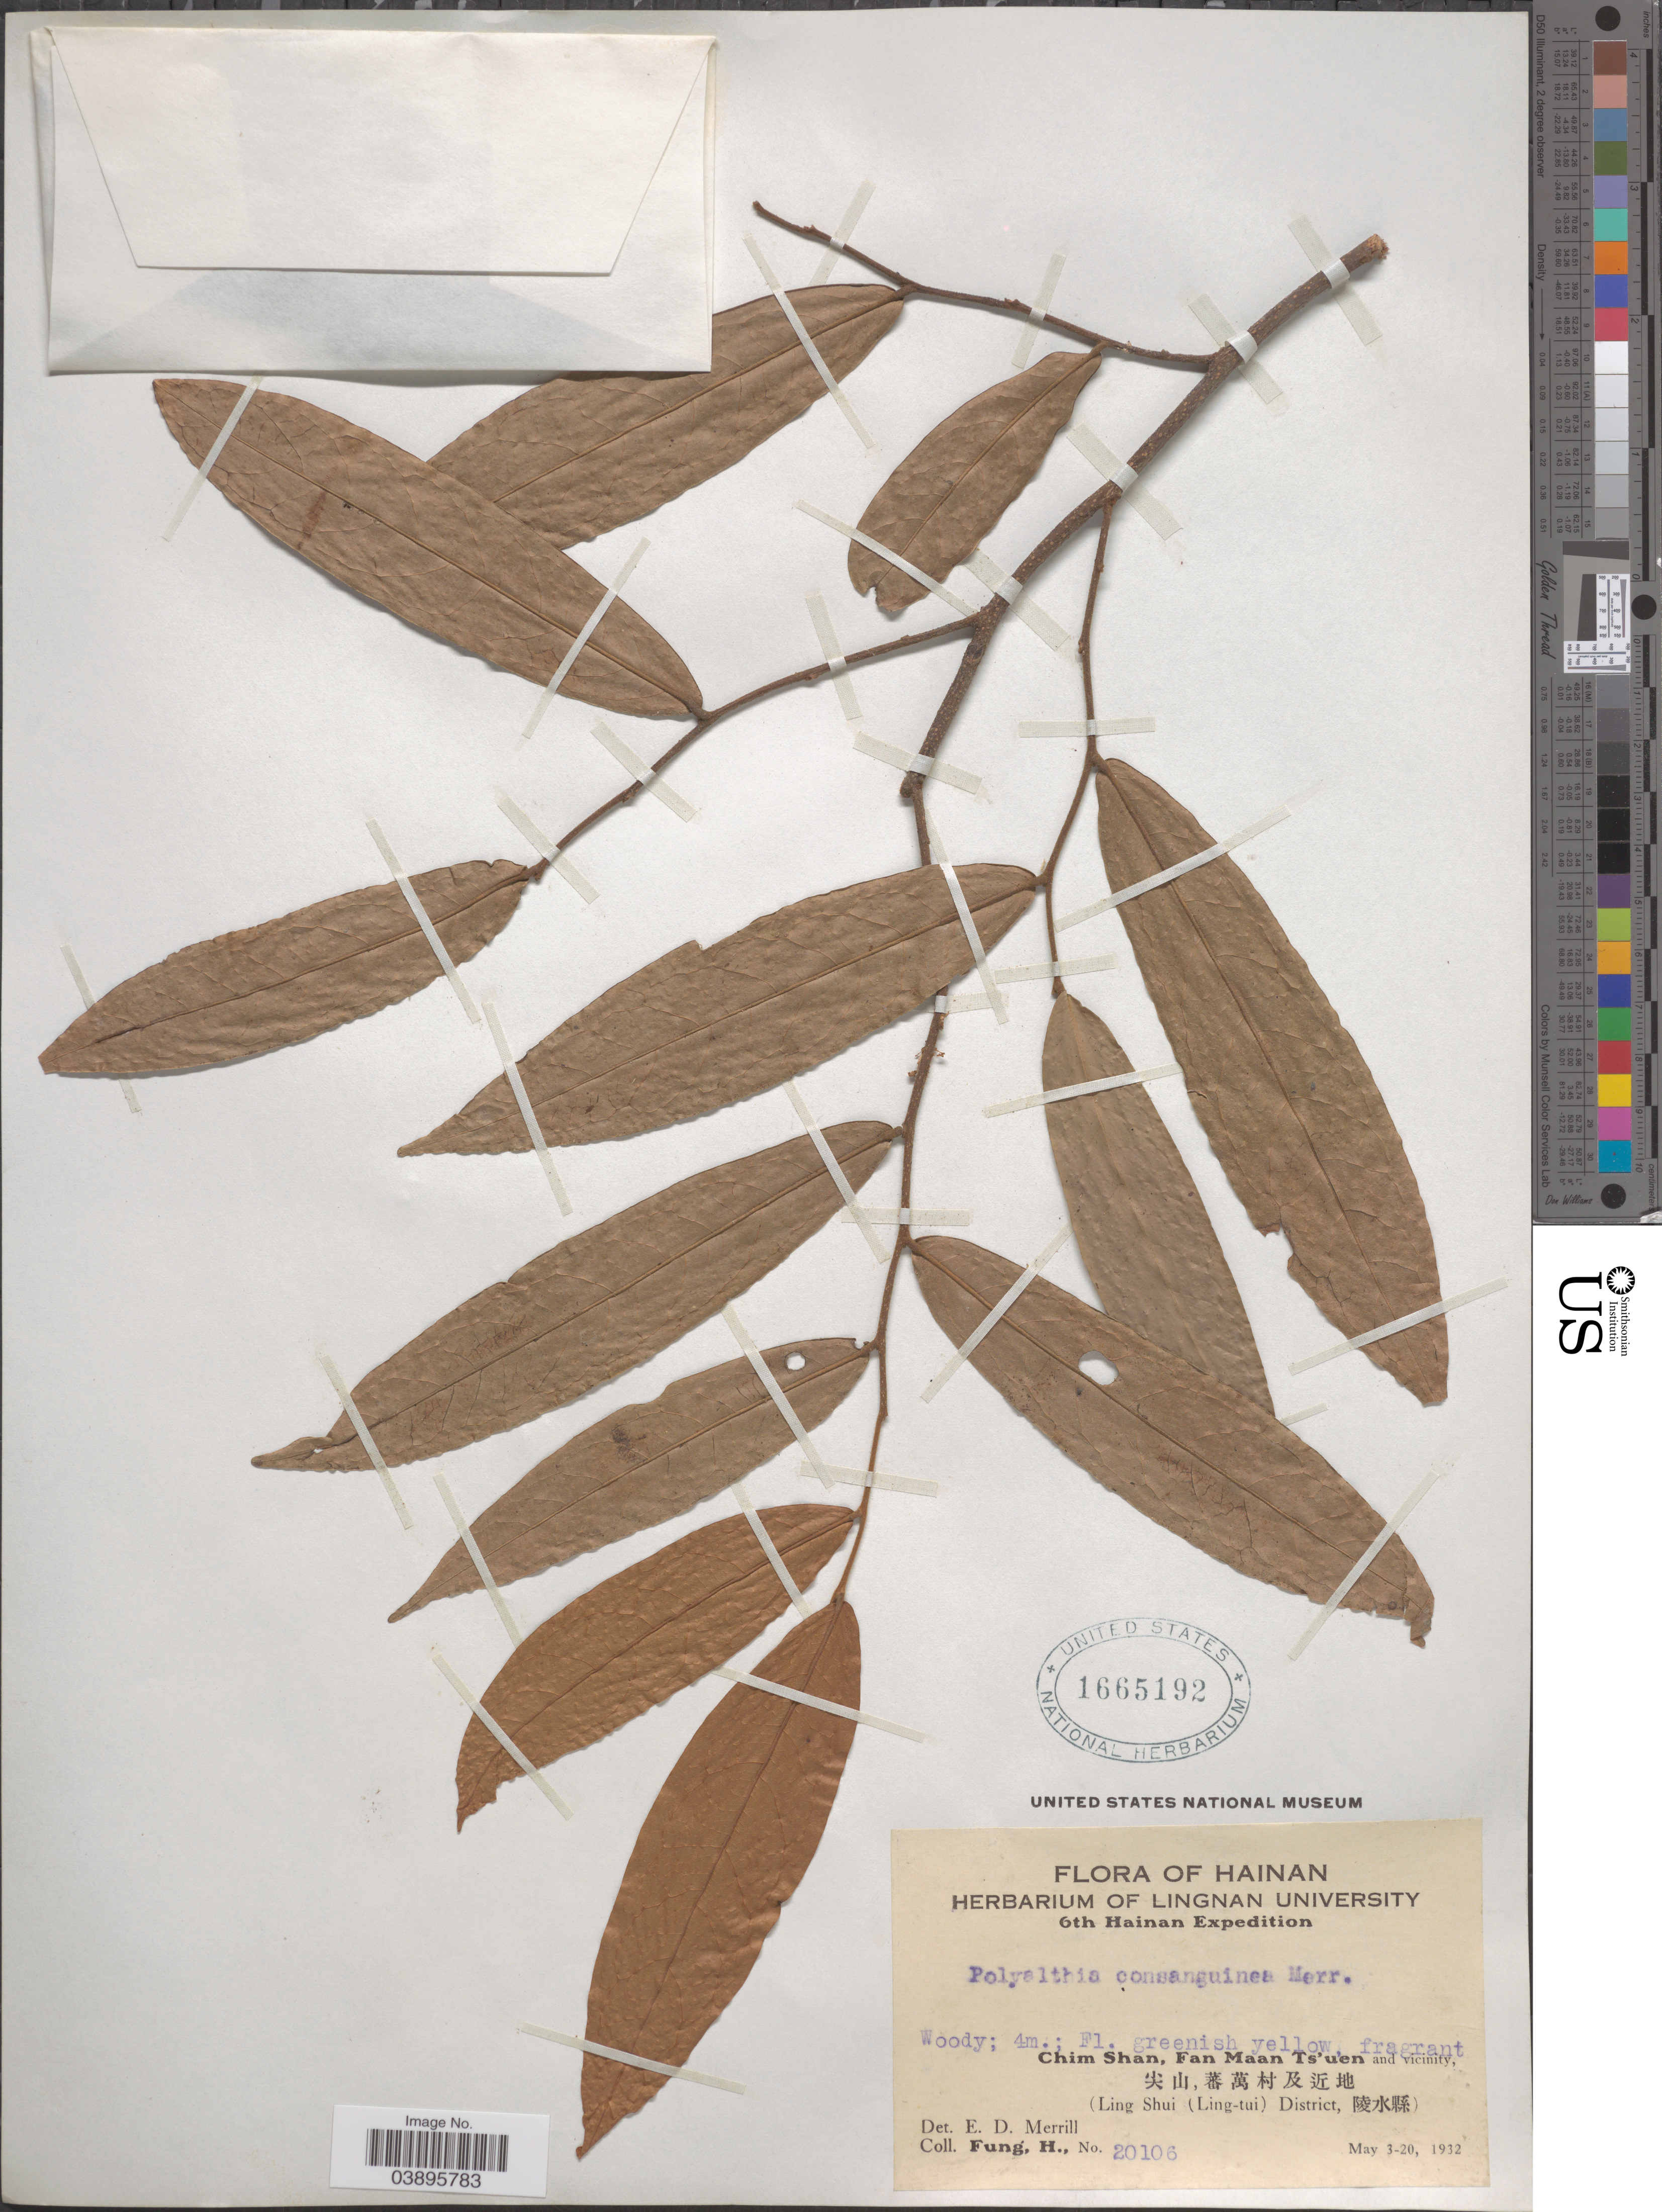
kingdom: Plantae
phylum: Tracheophyta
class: Magnoliopsida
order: Magnoliales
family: Annonaceae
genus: Polyalthia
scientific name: Polyalthia consanguinea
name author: Merr.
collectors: H. Fung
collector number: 20106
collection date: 1932-05-03/1932-05-20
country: China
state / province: Hainan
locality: Chim Shan, Fan Maan Ts'uen and vicinity, X. (Ling Shui (Ling-tui) District, X).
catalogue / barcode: US 1665192